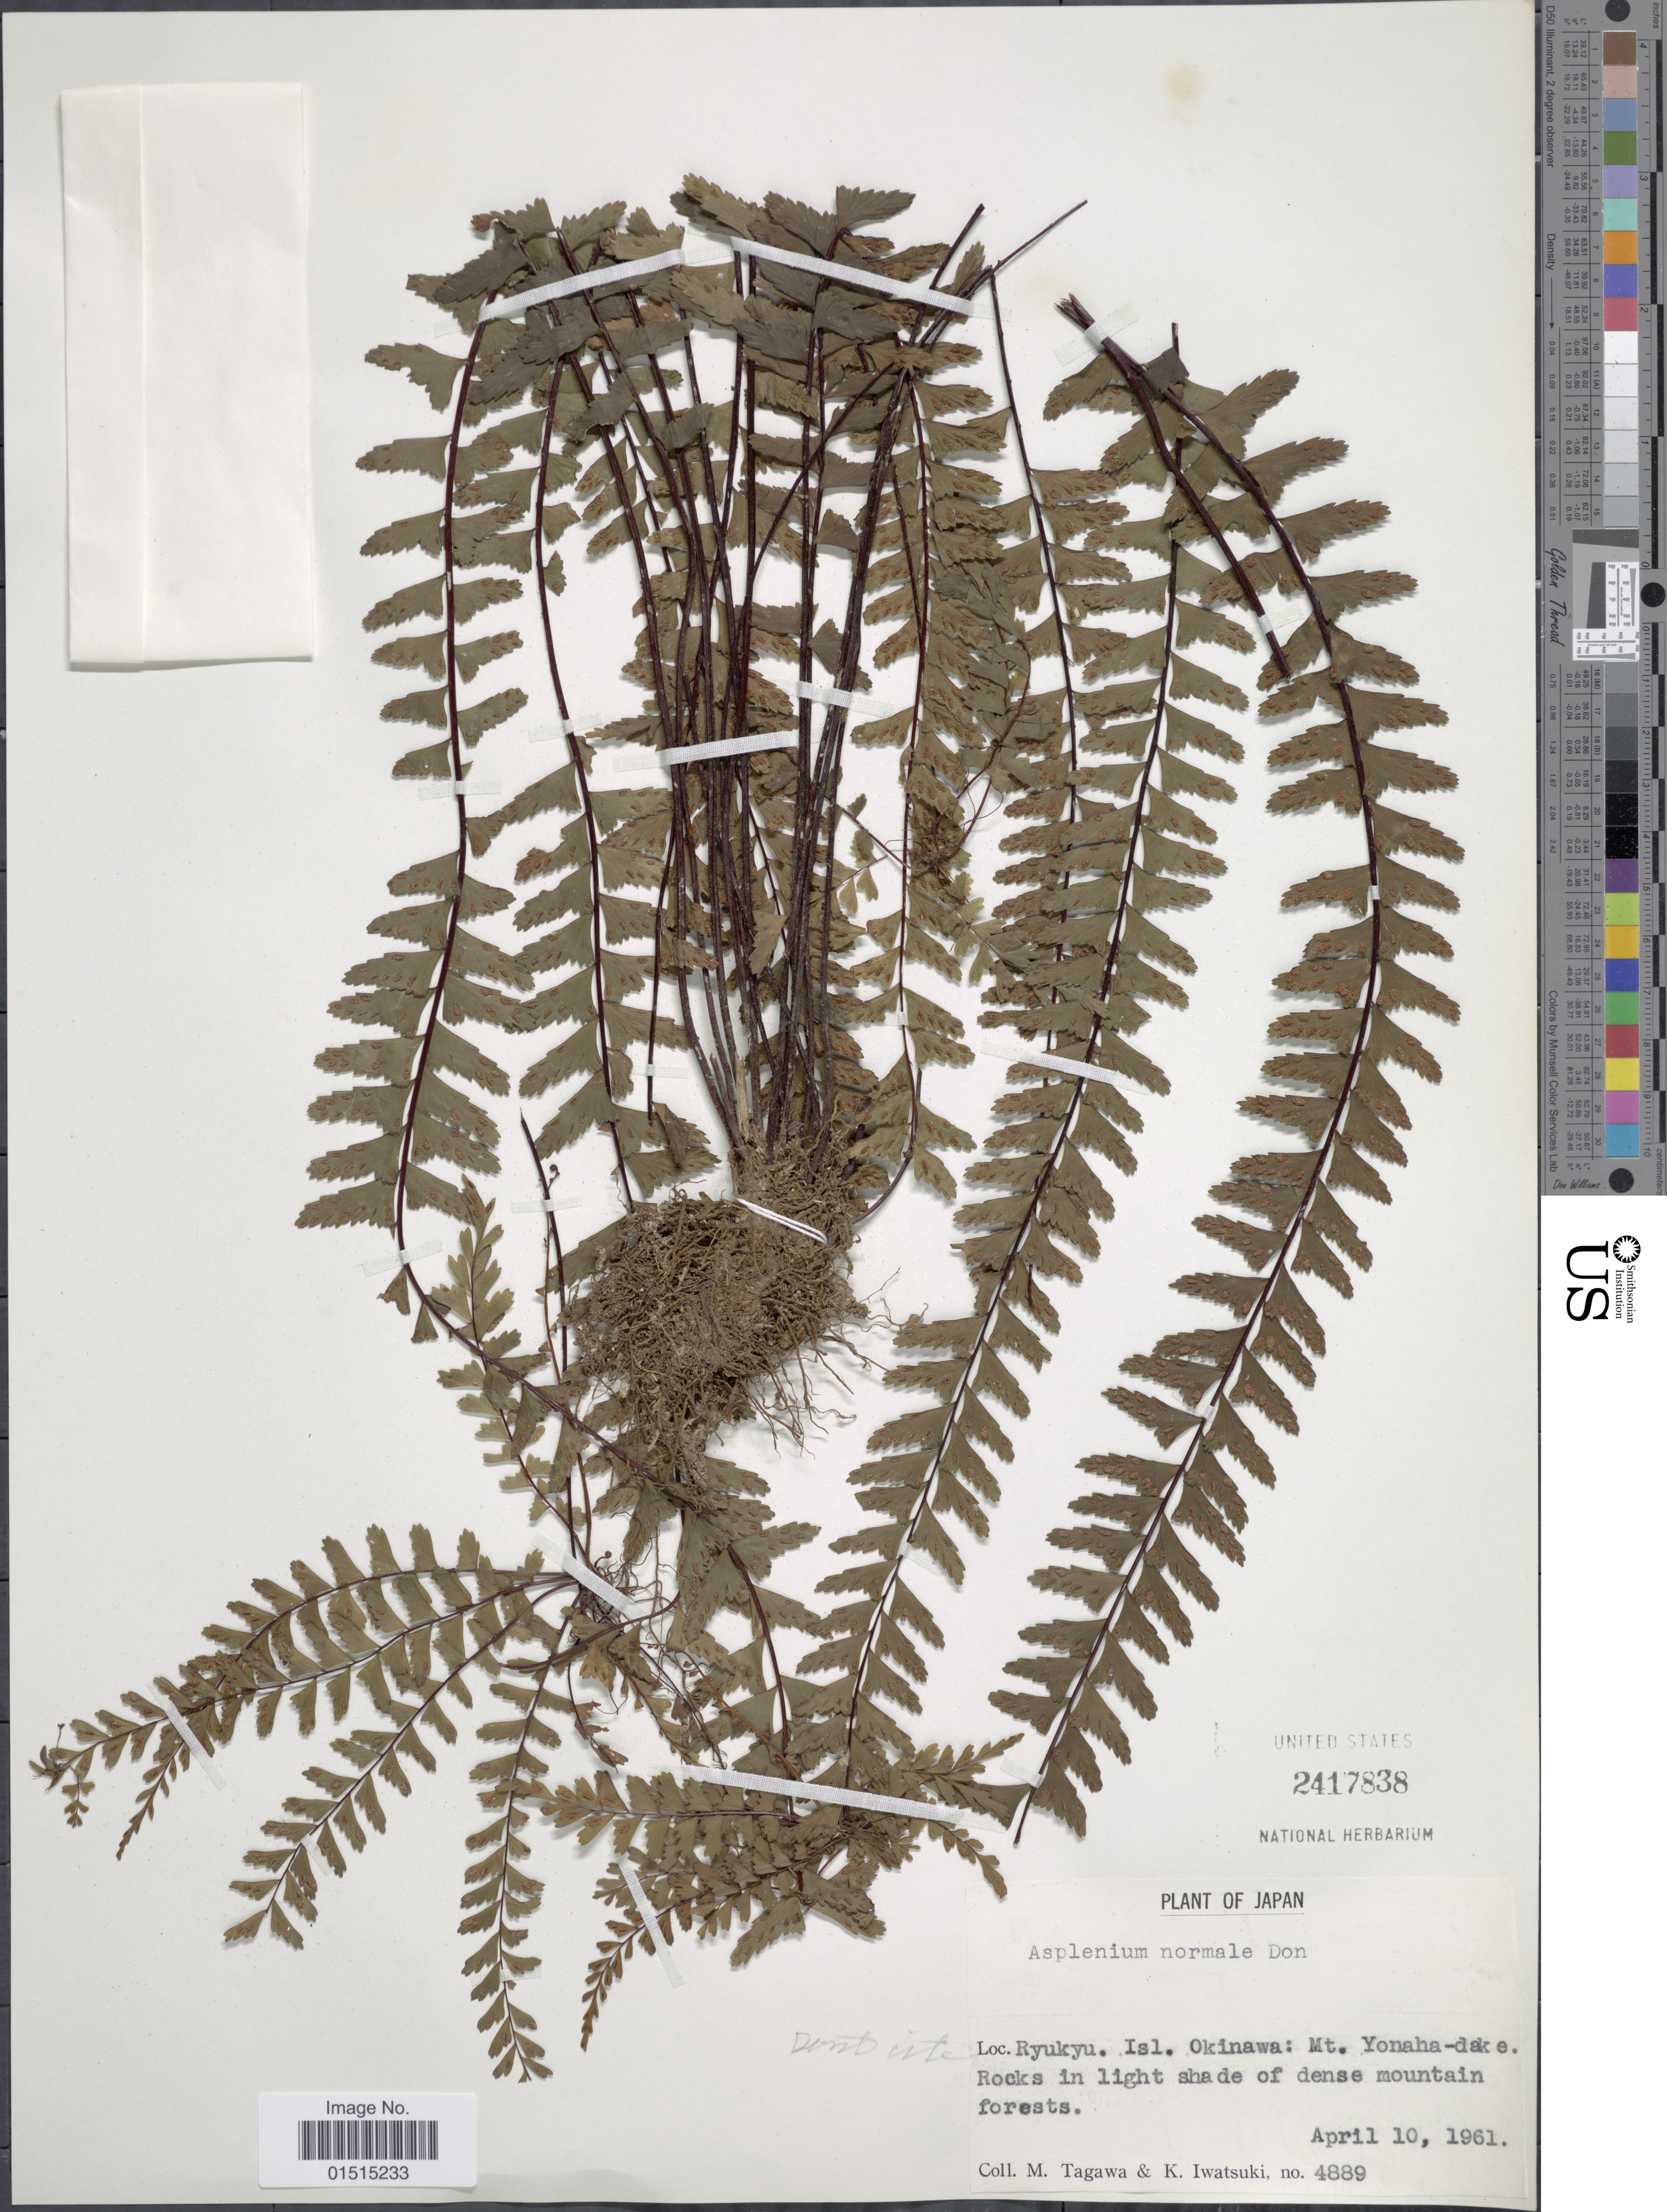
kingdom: Plantae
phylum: Tracheophyta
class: Polypodiopsida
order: Polypodiales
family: Aspleniaceae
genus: Asplenium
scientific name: Asplenium normale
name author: D. Don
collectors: M. Tagawa & K. Iwatsuki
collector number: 4889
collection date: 1961-04-10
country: Japan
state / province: Okinawa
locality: Ryukyu Isl. Mt. Yonaha - dake rocks in light shade of dense mountain forests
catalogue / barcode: US 2417838